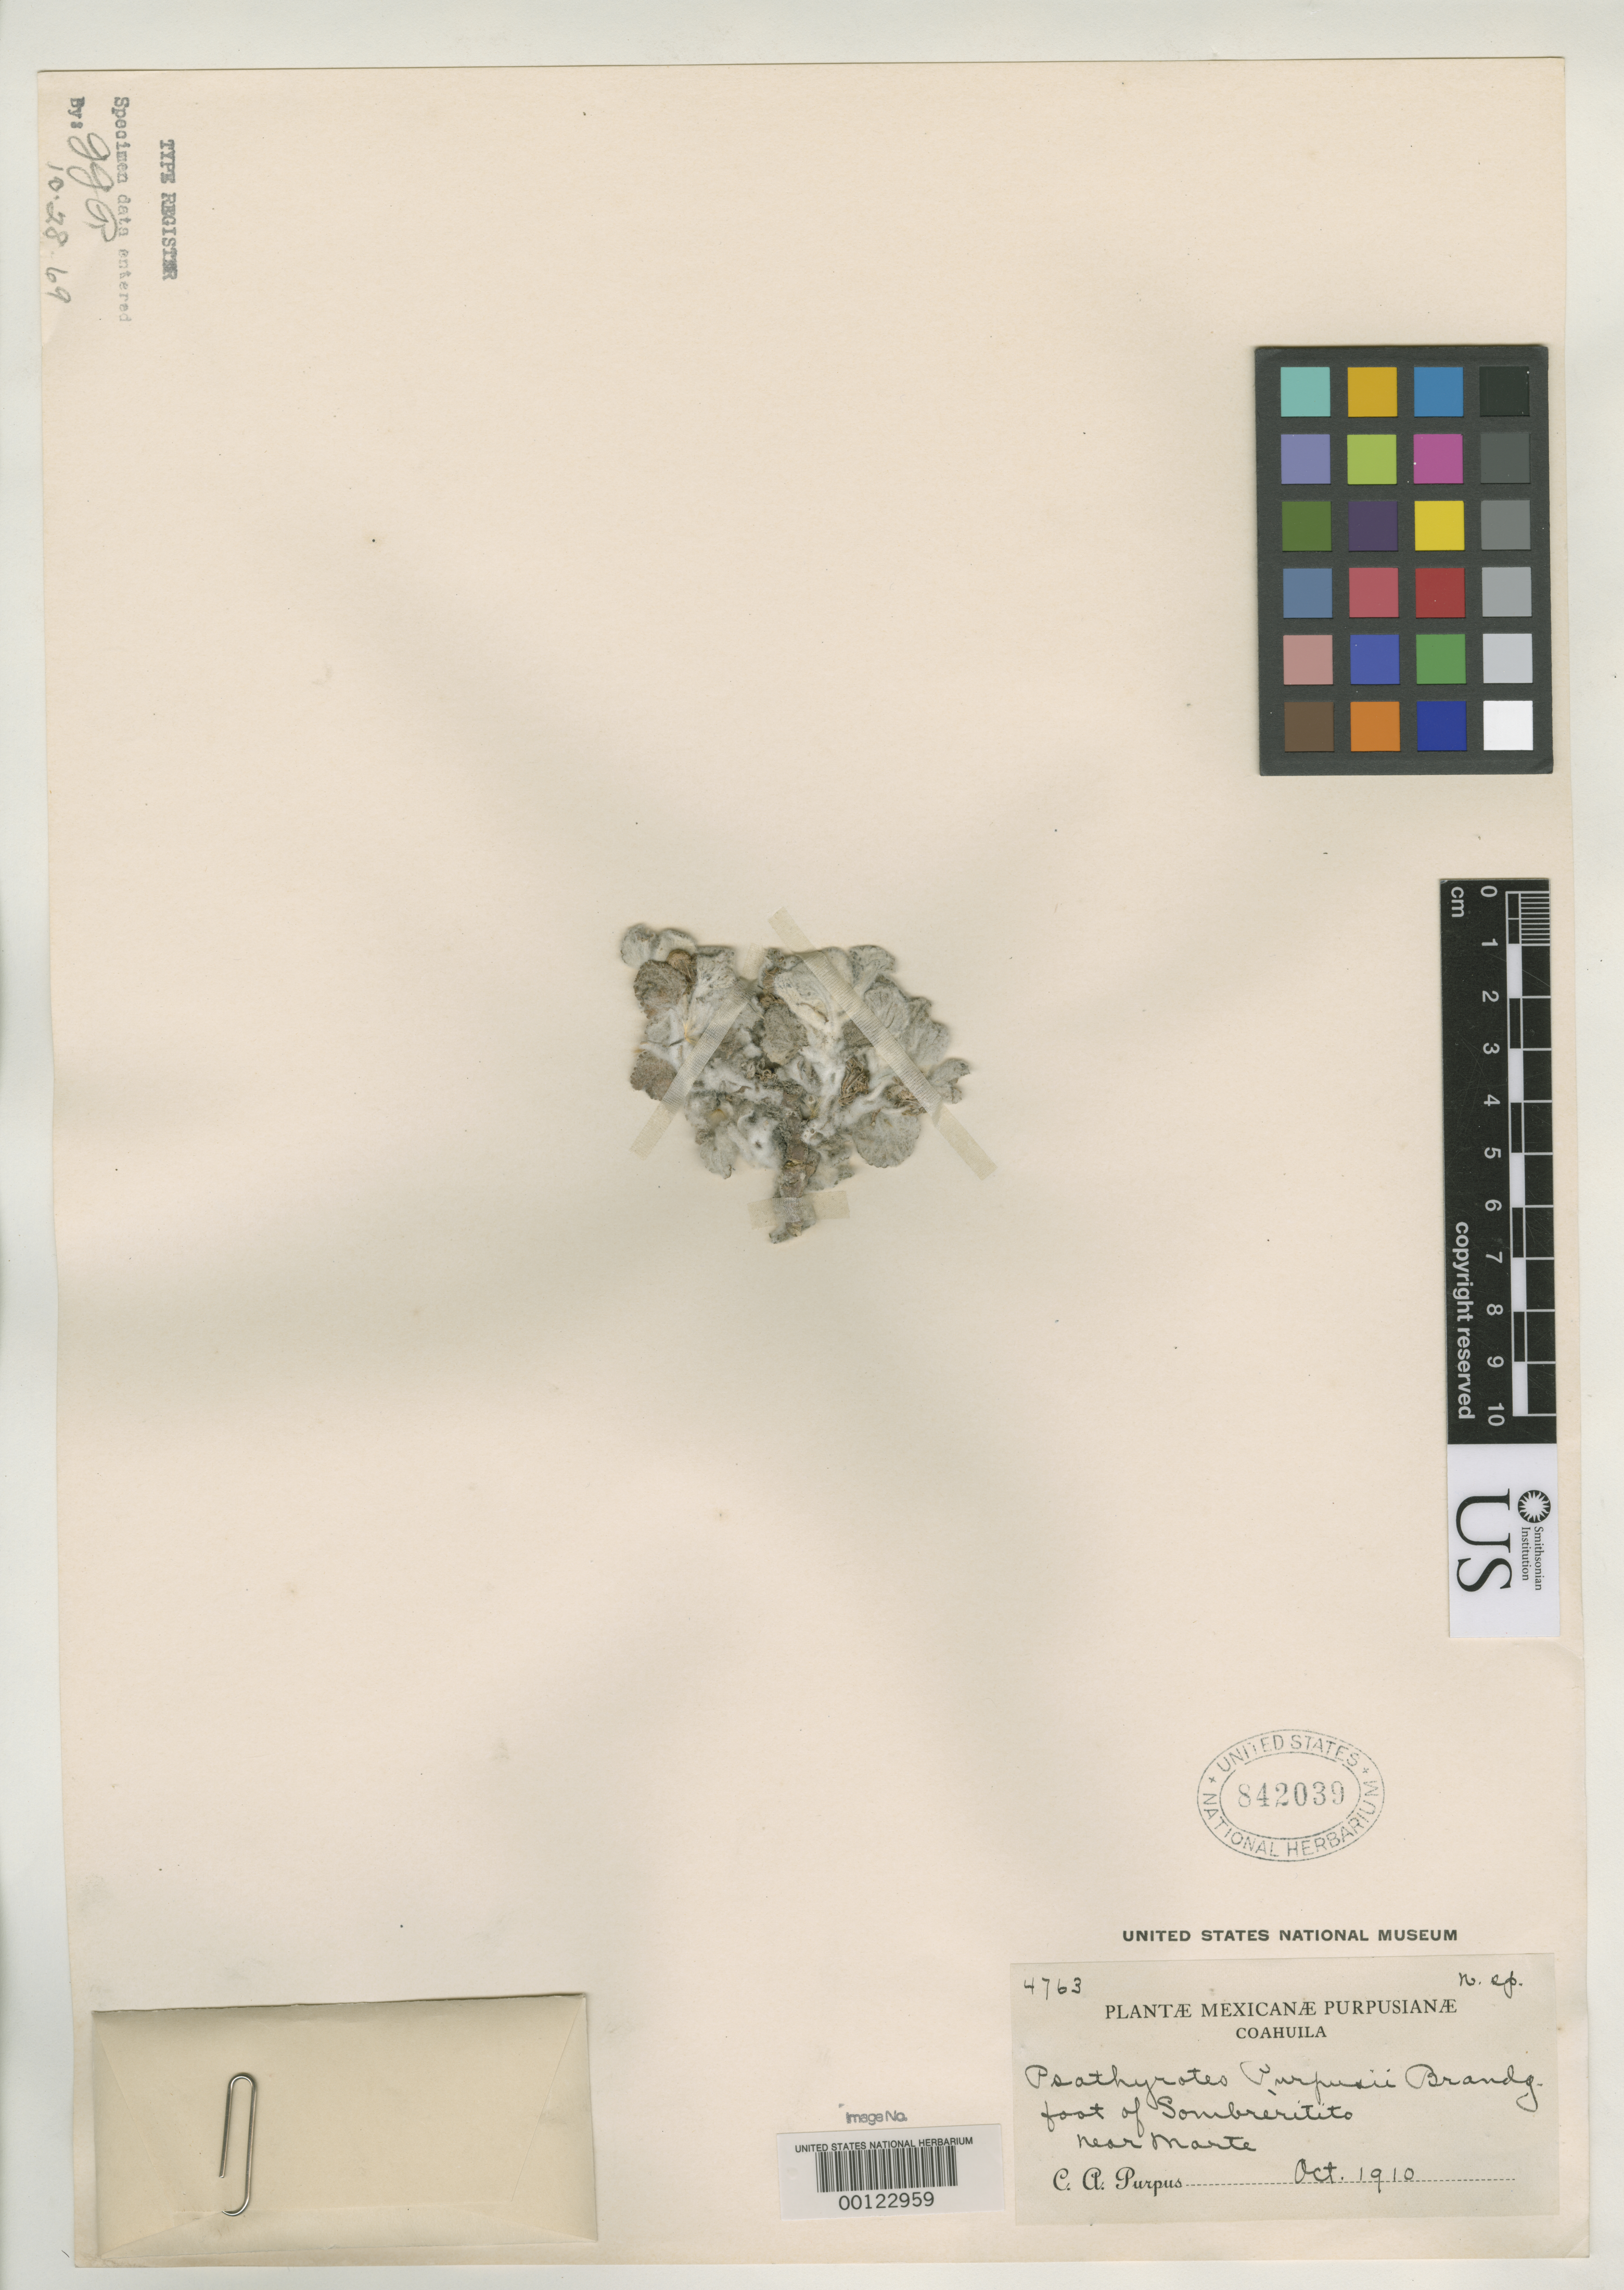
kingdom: Plantae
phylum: Tracheophyta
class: Magnoliopsida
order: Asterales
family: Asteraceae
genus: Psathyrotes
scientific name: Psathyrotes purpusii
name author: Brandegee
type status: Isotype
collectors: C. A. Purpus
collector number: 4763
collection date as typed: Oct 1910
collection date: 1910-10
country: Mexico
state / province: Coahuila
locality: Foot of Sombrerito near Marte.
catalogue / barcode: US 842039